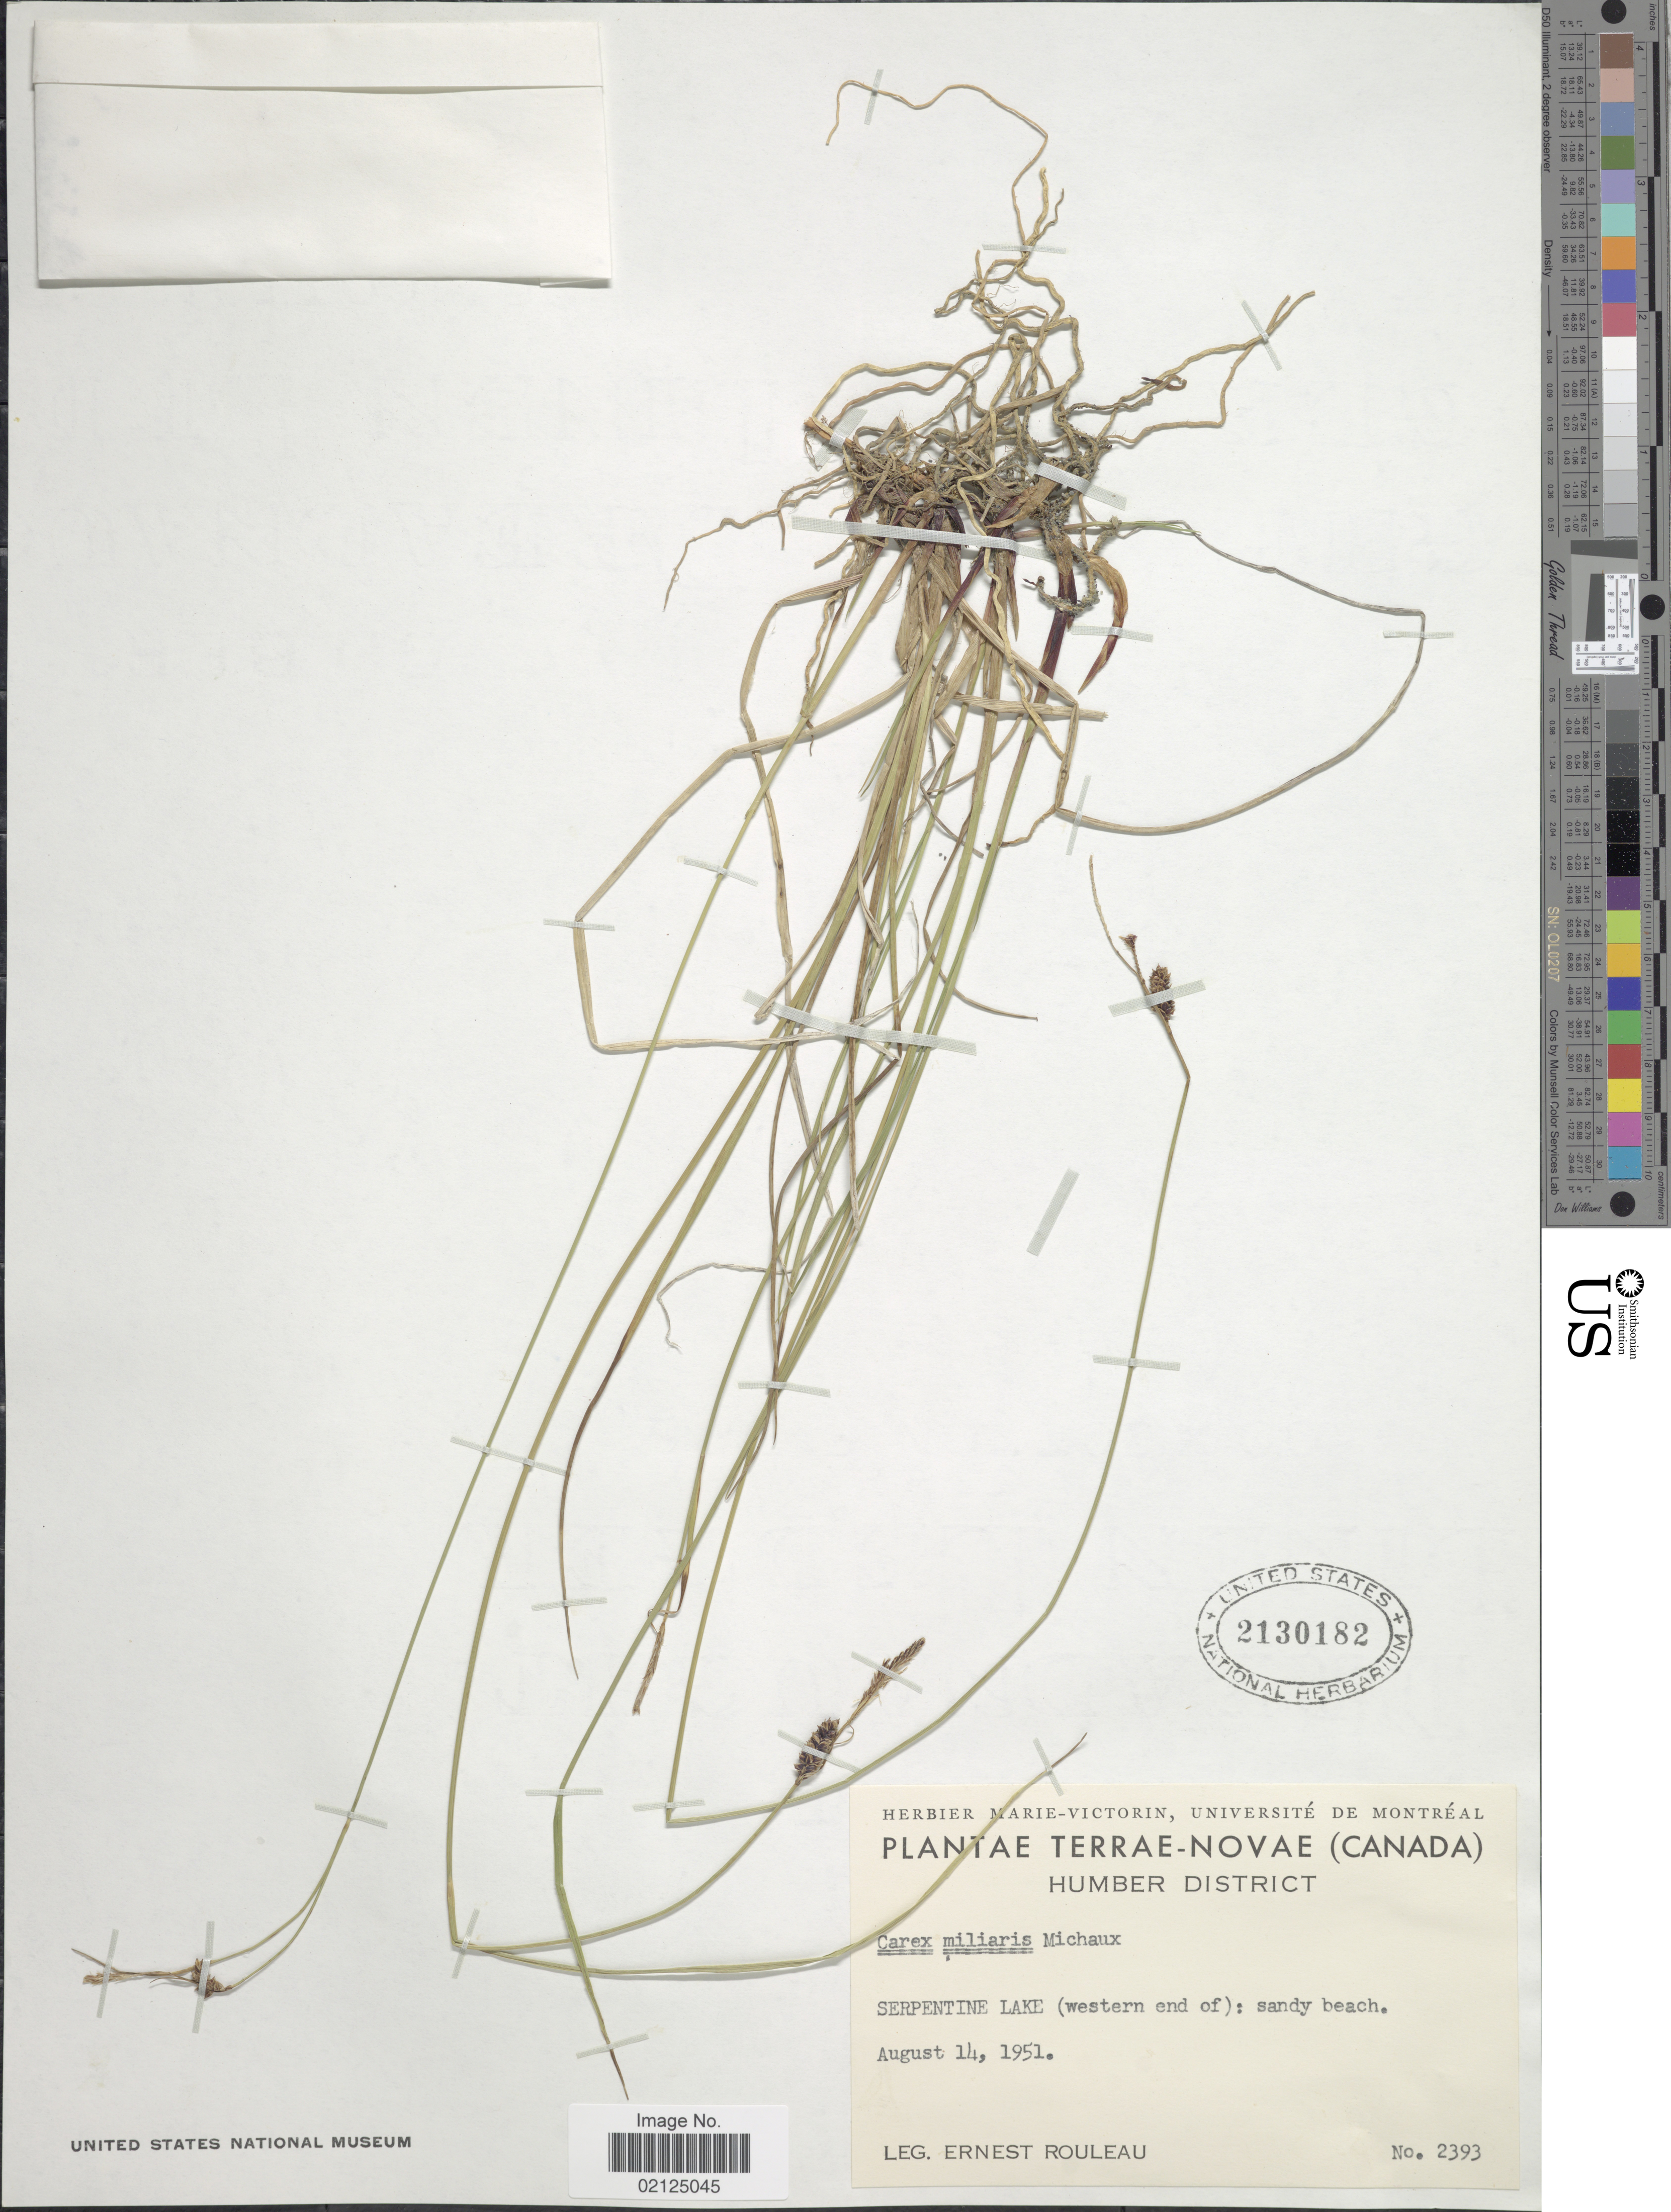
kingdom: Plantae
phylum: Tracheophyta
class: Liliopsida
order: Poales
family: Cyperaceae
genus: Carex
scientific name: Carex miliaris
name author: Michx.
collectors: J. Rouleau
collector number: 2393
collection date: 1951-08-14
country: Canada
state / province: Newfoundland and Labrador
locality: Terrae-Novae, Humber District, Serpentine Lake (western end of)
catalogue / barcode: US 2130182